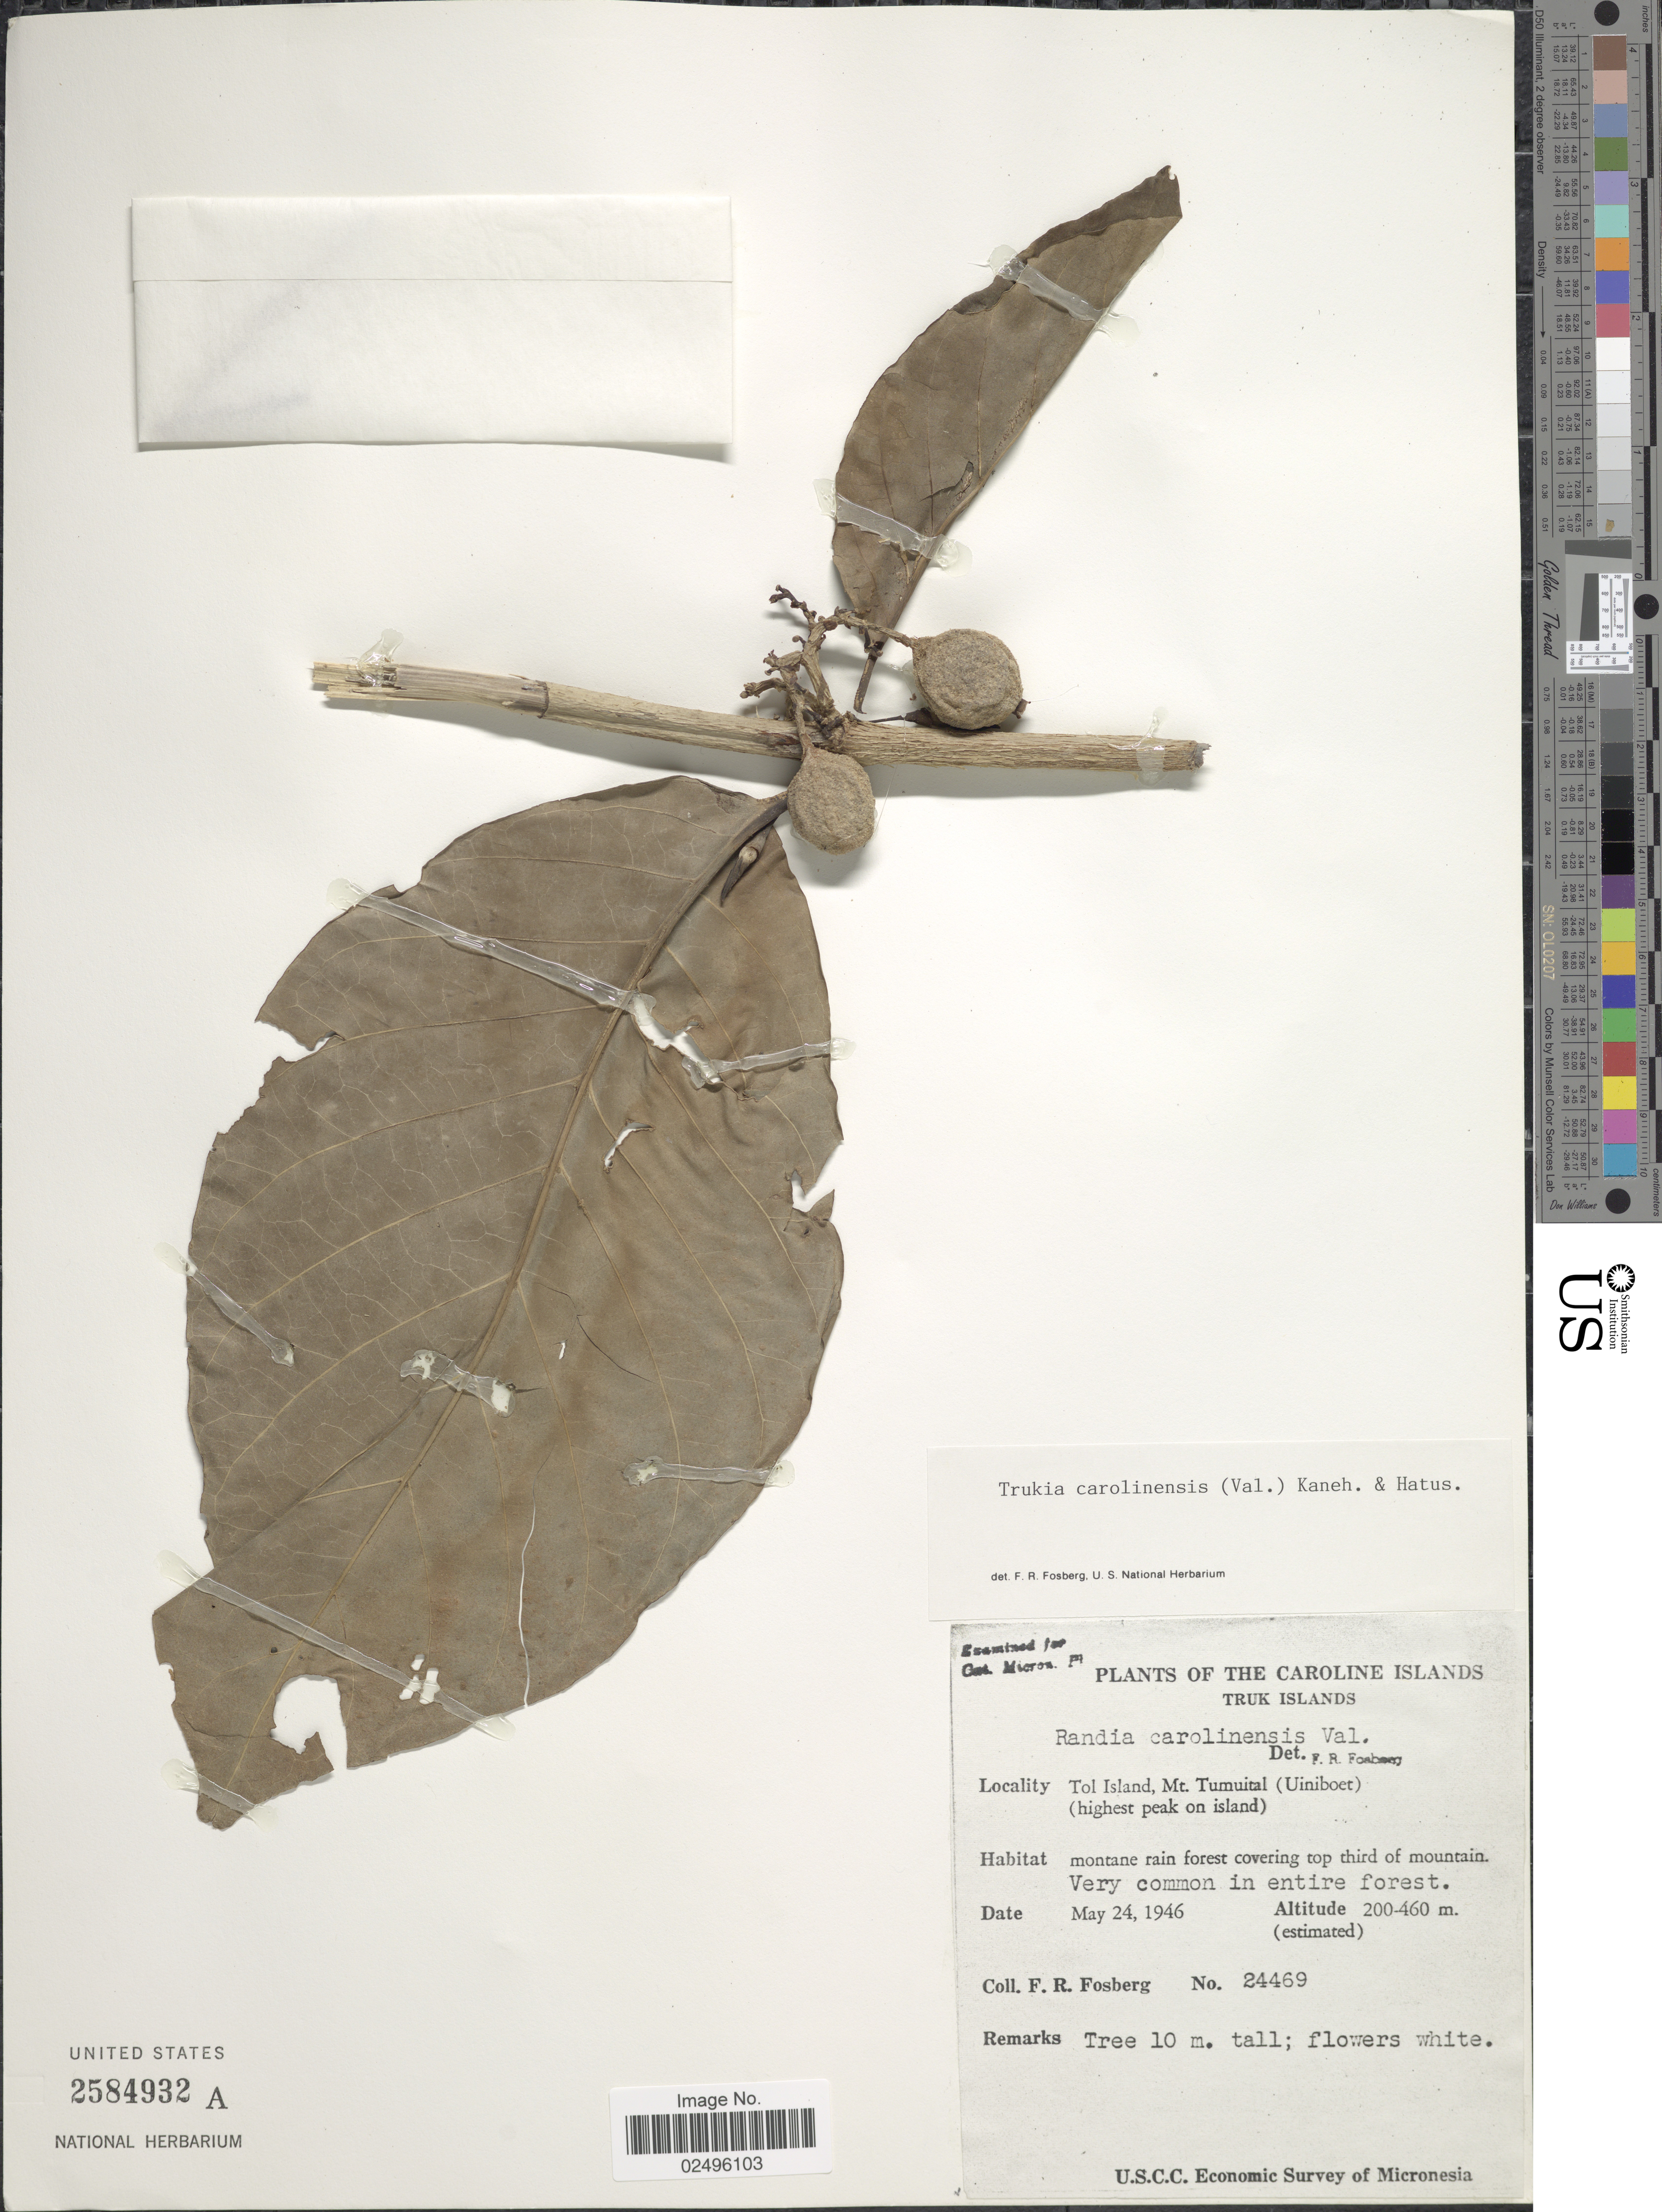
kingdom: Plantae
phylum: Tracheophyta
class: Magnoliopsida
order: Gentianales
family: Rubiaceae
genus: Trukia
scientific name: Trukia carolinensis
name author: (Valeton) Kaneh. & Hatus.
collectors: F. R. Fosberg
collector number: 24469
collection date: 1946-05-24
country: Micronesia, Federated States of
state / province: Truk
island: Tol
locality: Truk Islands, Tol Island, Mt Tumuital (Uiniboet) (highest peak on island) montane rain forest covering top third of mountain. Very common in entire forest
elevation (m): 200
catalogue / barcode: US 2584932A